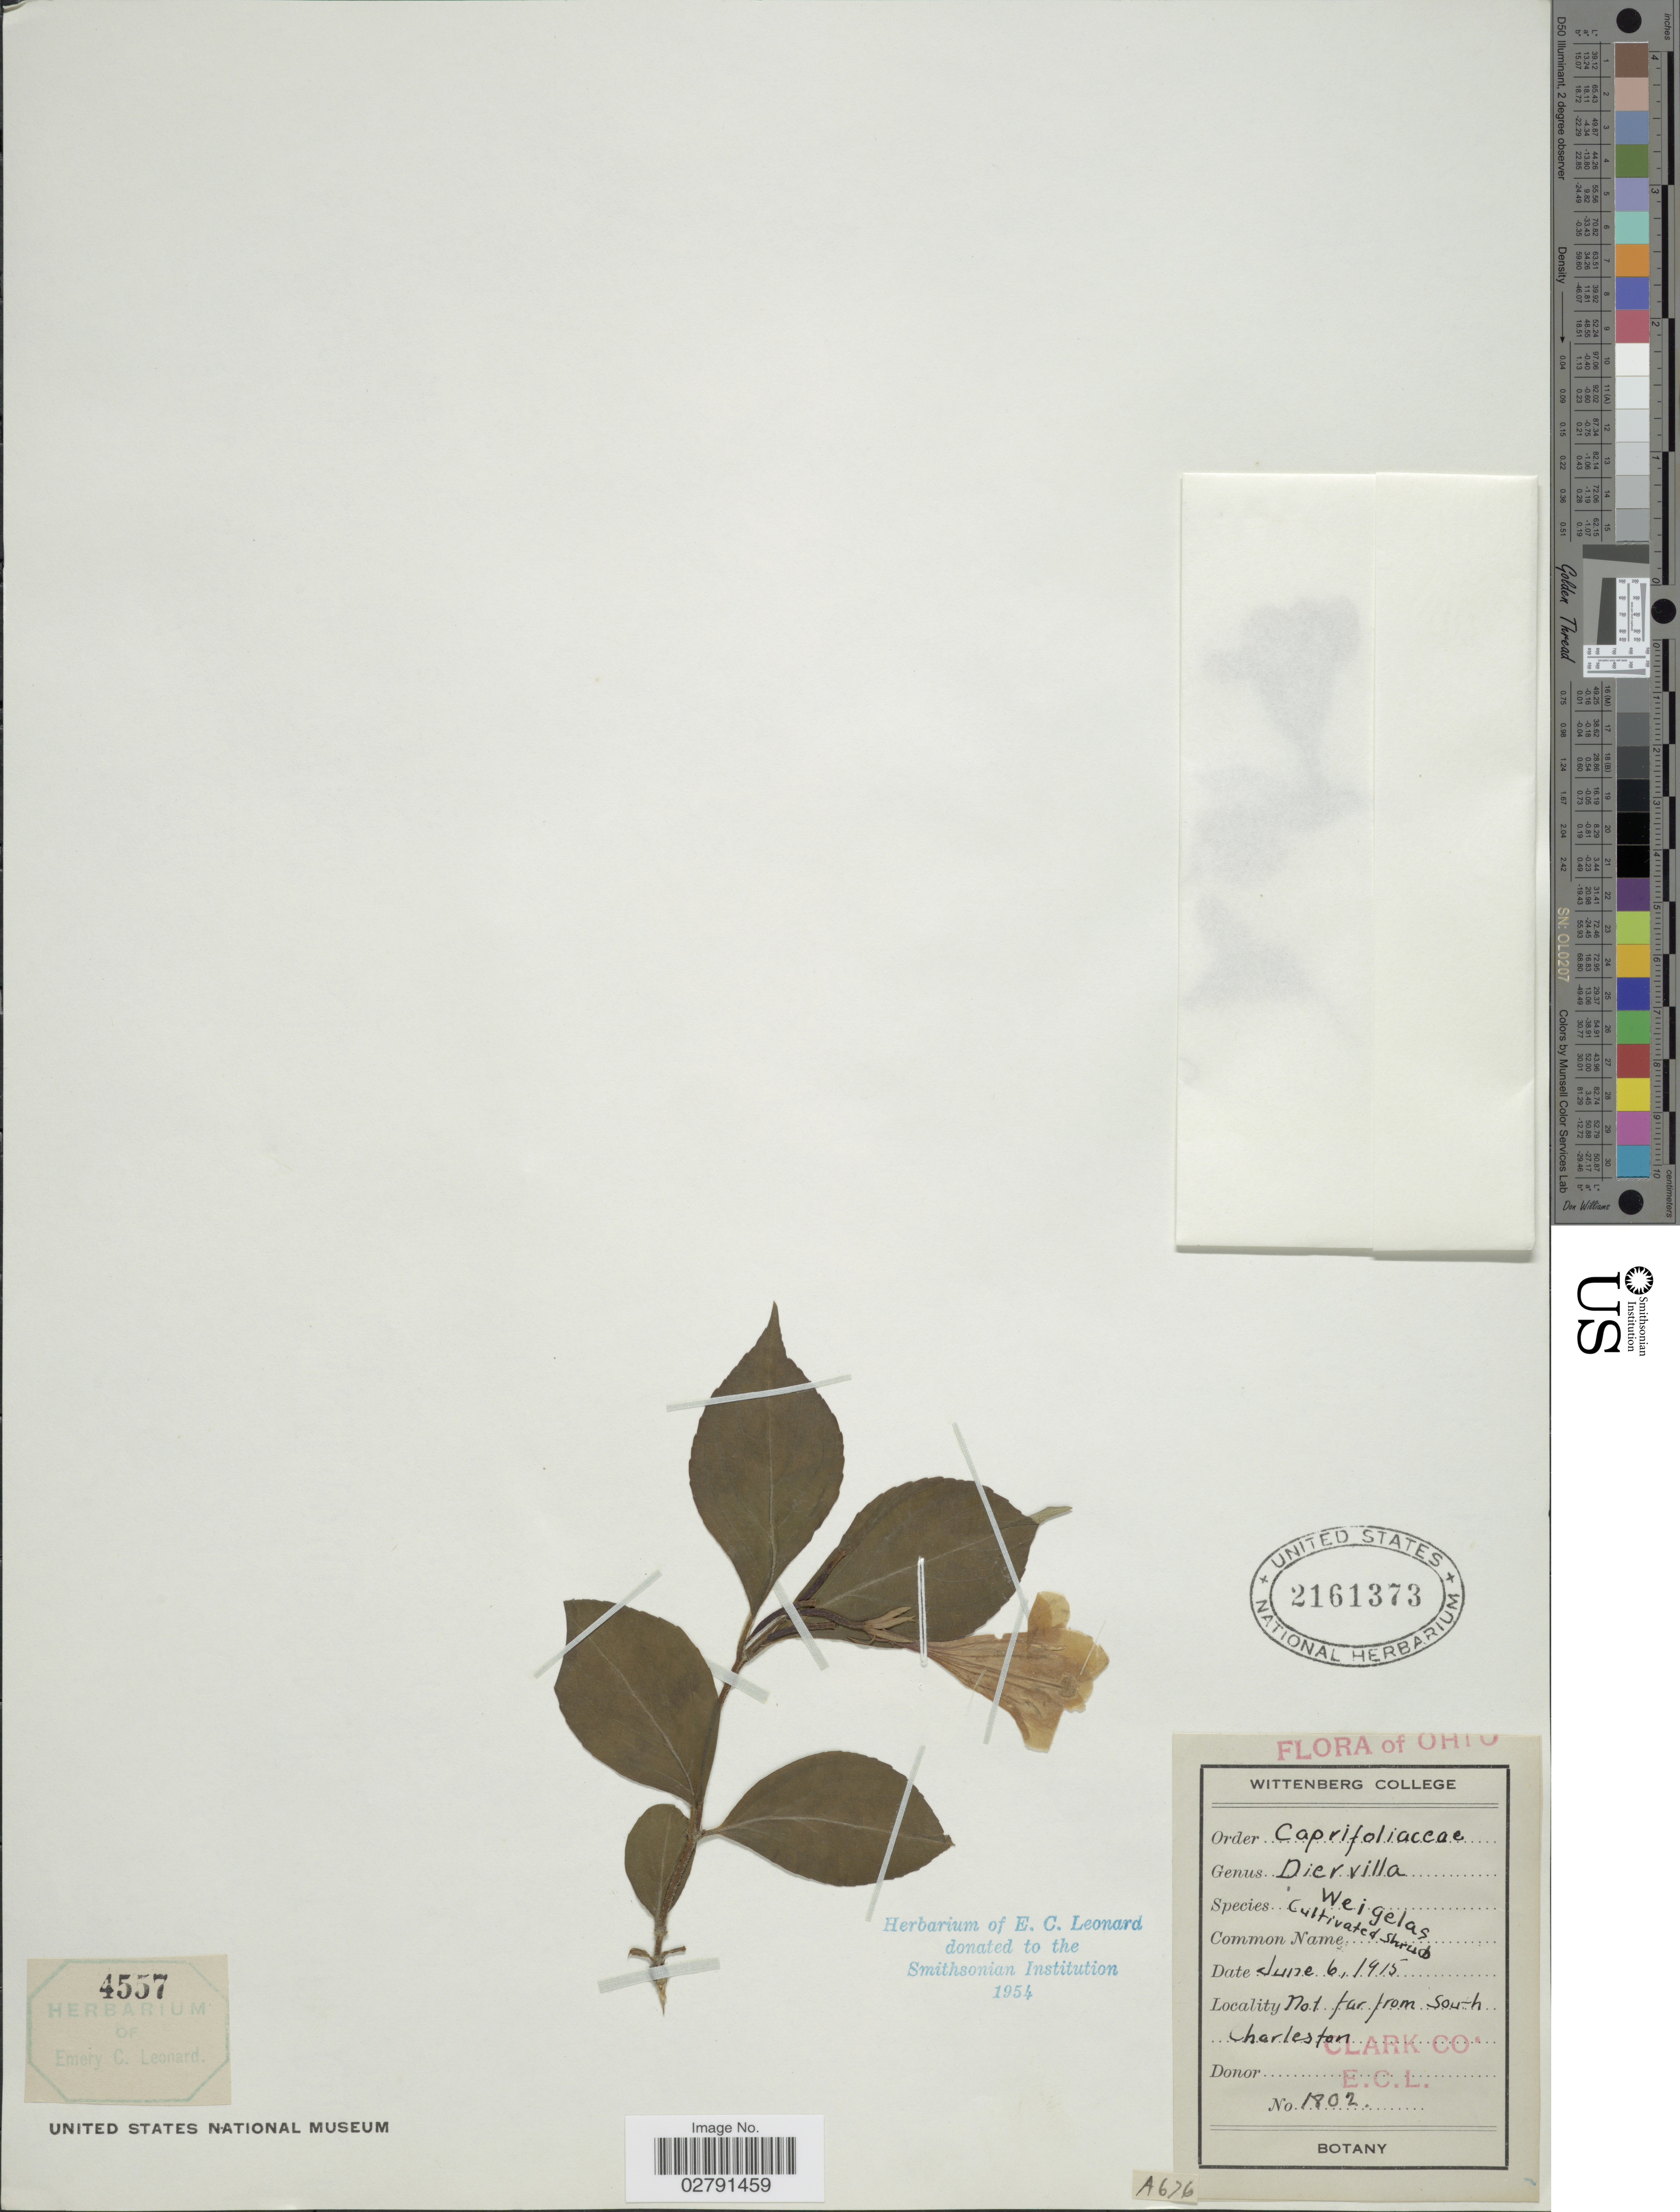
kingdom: Plantae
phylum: Tracheophyta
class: Magnoliopsida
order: Dipsacales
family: Caprifoliaceae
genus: Diervilla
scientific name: Diervilla sp.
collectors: E. C. Leonard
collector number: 1802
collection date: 1915-06-06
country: United States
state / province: Ohio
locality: Not far from South Charleston. Clark Co.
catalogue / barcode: US 2161373